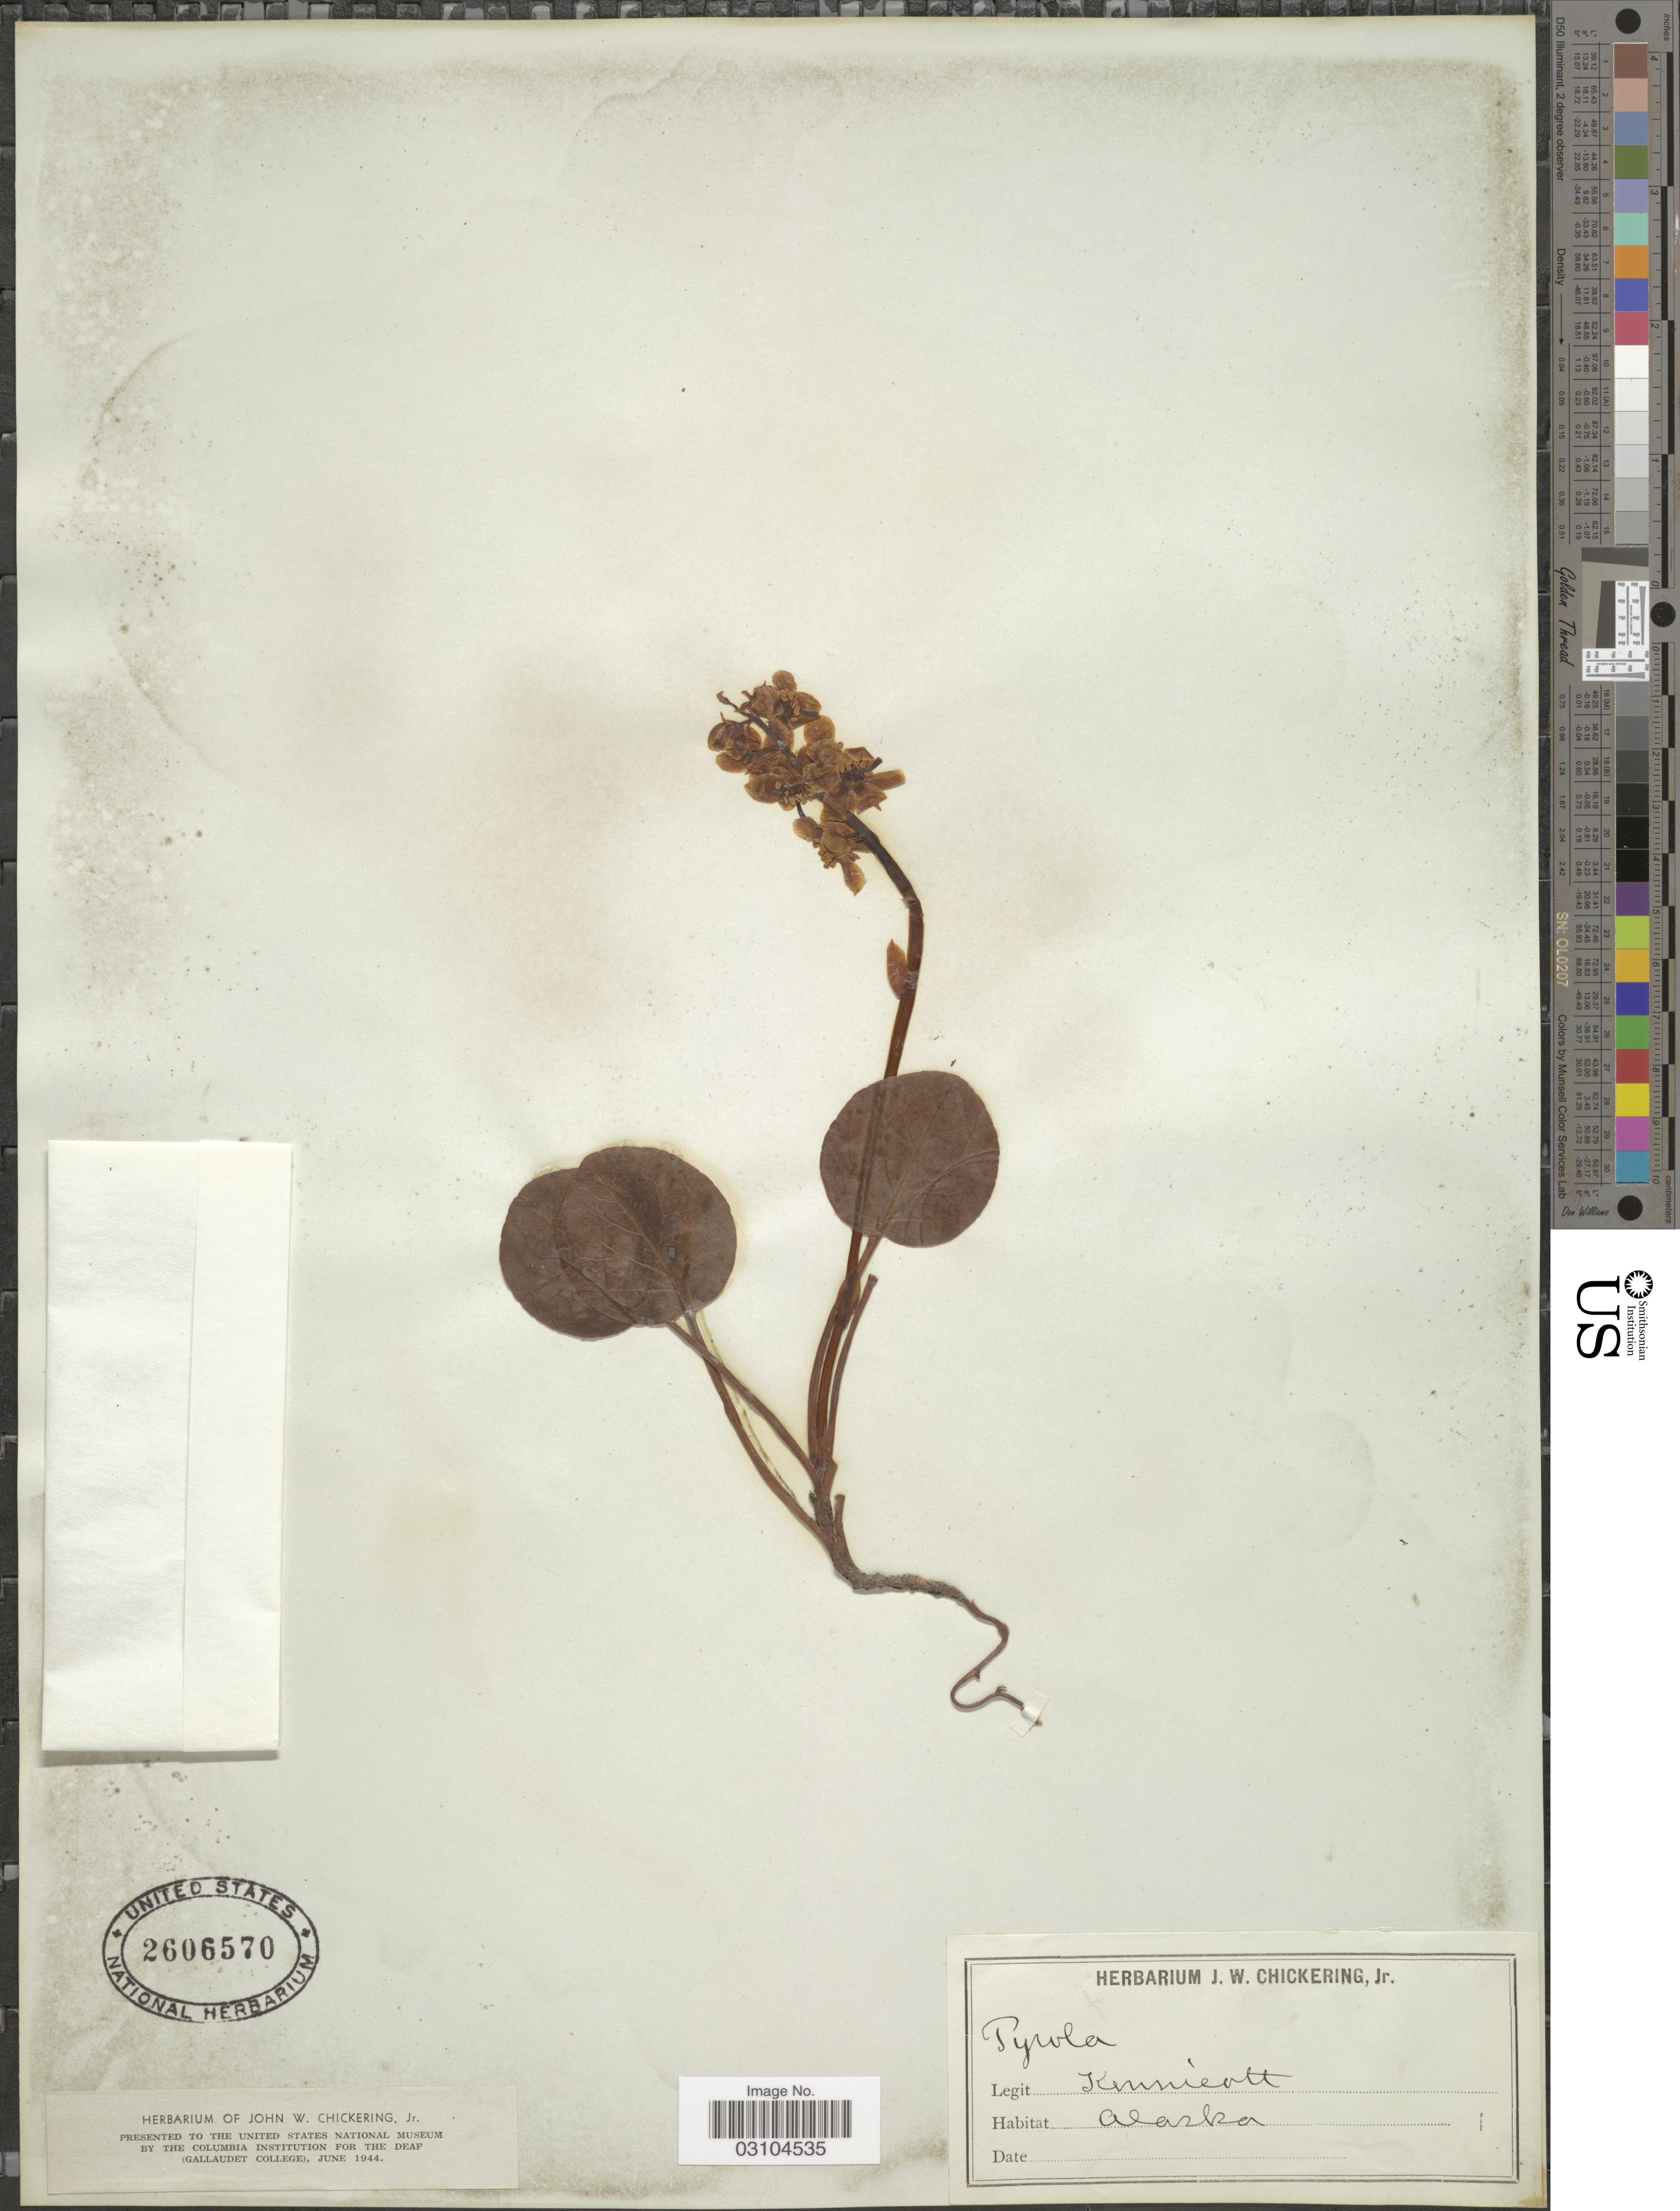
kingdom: Plantae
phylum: Tracheophyta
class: Magnoliopsida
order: Ericales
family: Ericaceae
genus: Pyrola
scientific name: Pyrola sp.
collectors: R. Kennicott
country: United States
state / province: Alaska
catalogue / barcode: US 2606570